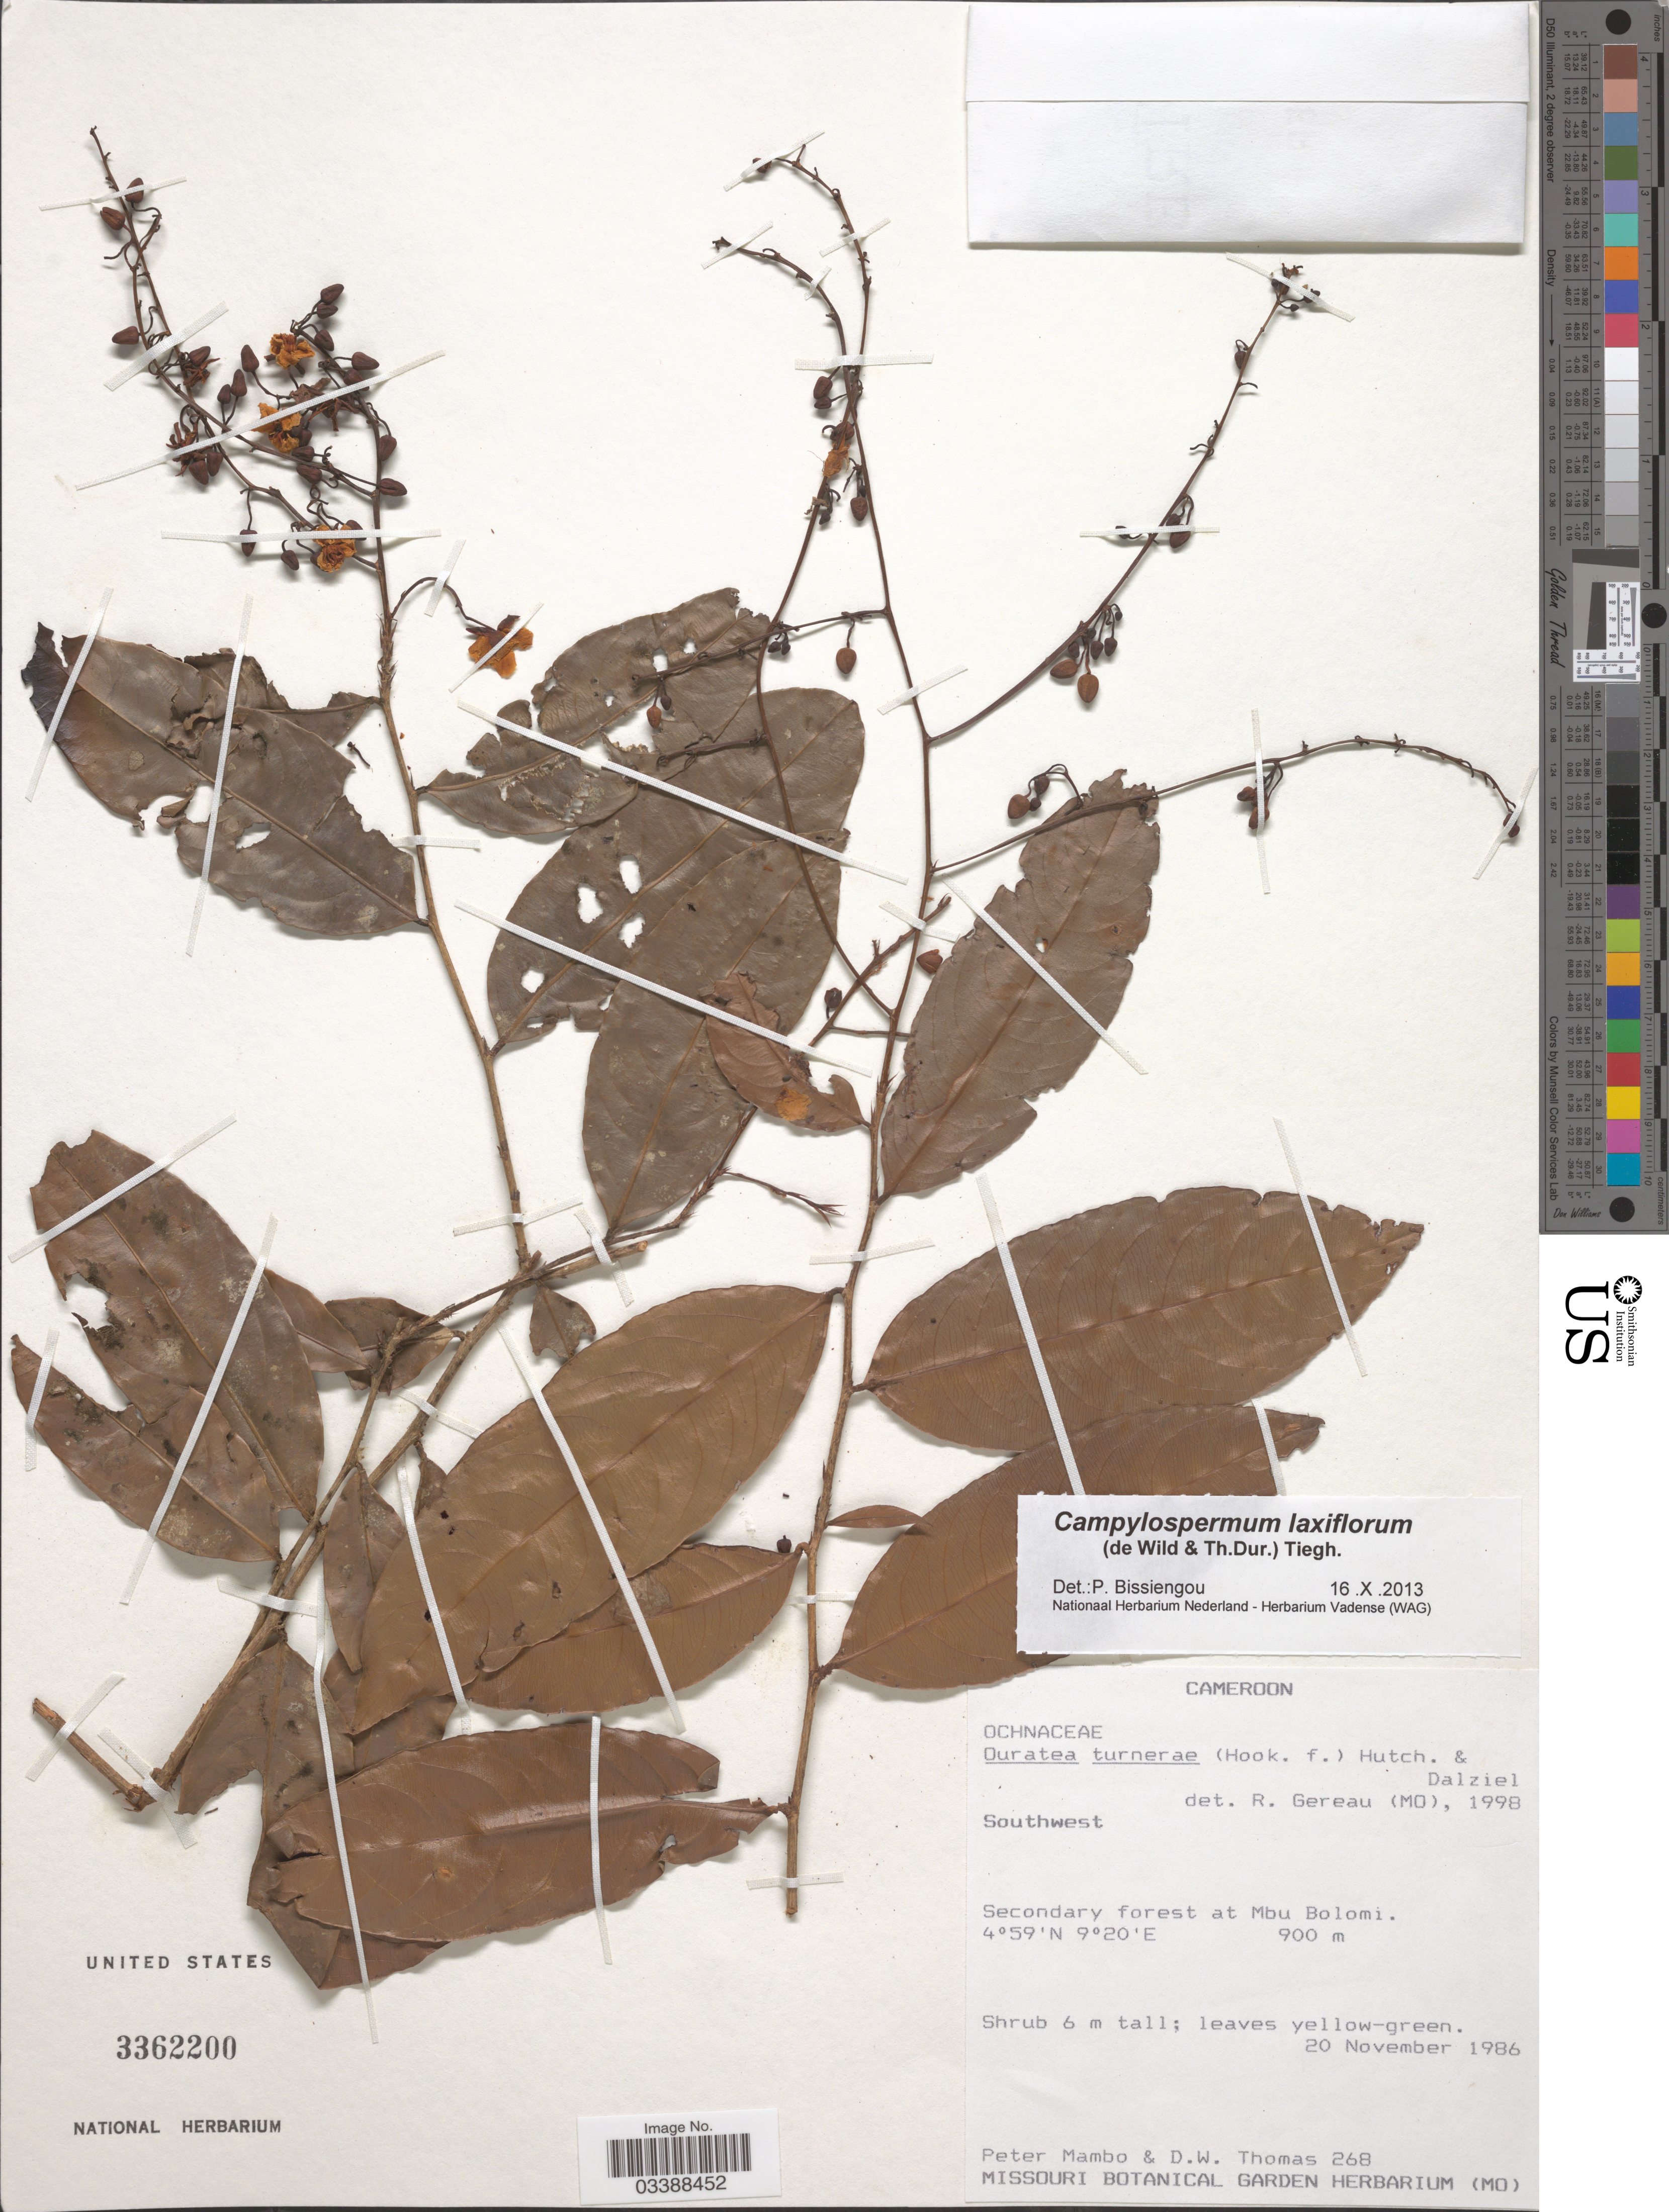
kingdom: Plantae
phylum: Tracheophyta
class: Magnoliopsida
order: Malpighiales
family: Ochnaceae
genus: Campylospermum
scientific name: Campylospermum laxiflorum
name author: (De Wild. & Durand) Tiegh.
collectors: P. Mambo & D. W. Thomas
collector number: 268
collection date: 1986-11-20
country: Cameroon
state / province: Sud-Ouest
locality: Southwest. Secondary forest at Mbu Bolomi.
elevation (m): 900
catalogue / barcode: US 3362200